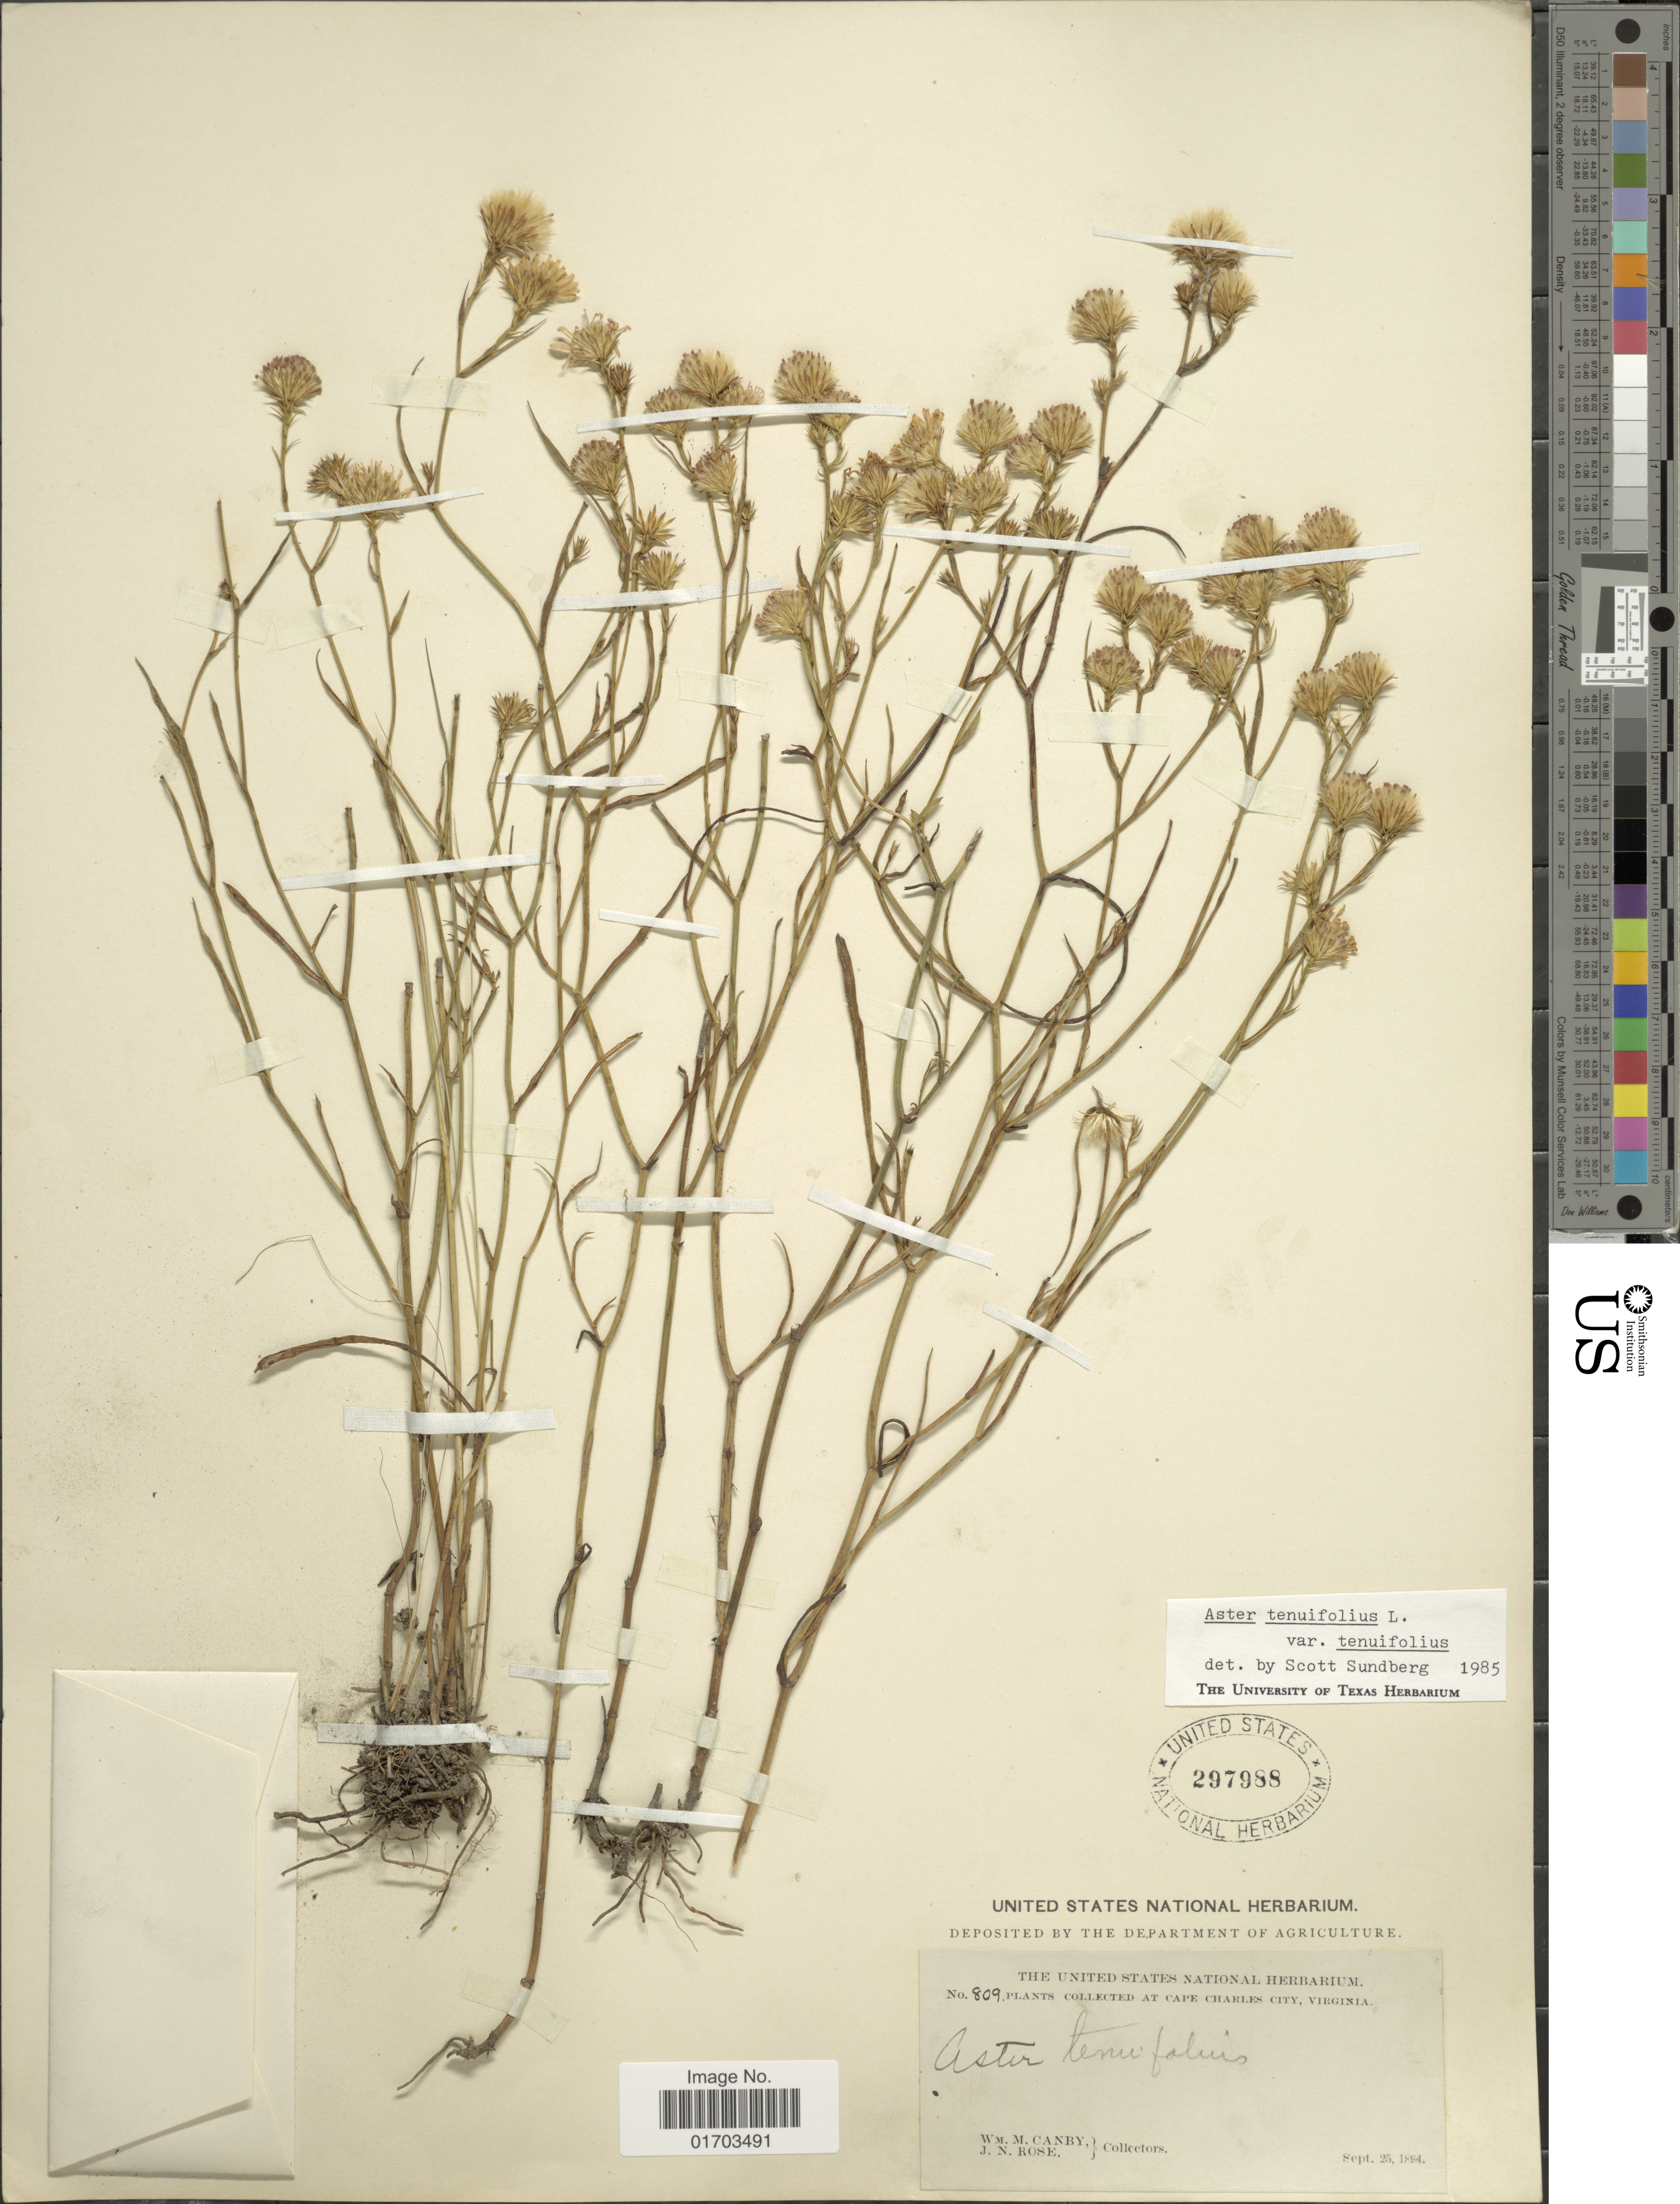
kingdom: Plantae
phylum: Tracheophyta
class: Magnoliopsida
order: Asterales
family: Asteraceae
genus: Symphyotrichum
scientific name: Symphyotrichum tenuifolium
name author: (L.) G.L. Nesom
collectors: W. M. Canby & J. N. Rose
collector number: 809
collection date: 1894-09-25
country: United States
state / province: Virginia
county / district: Charles City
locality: At Cape Charles City.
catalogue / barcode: US 297988